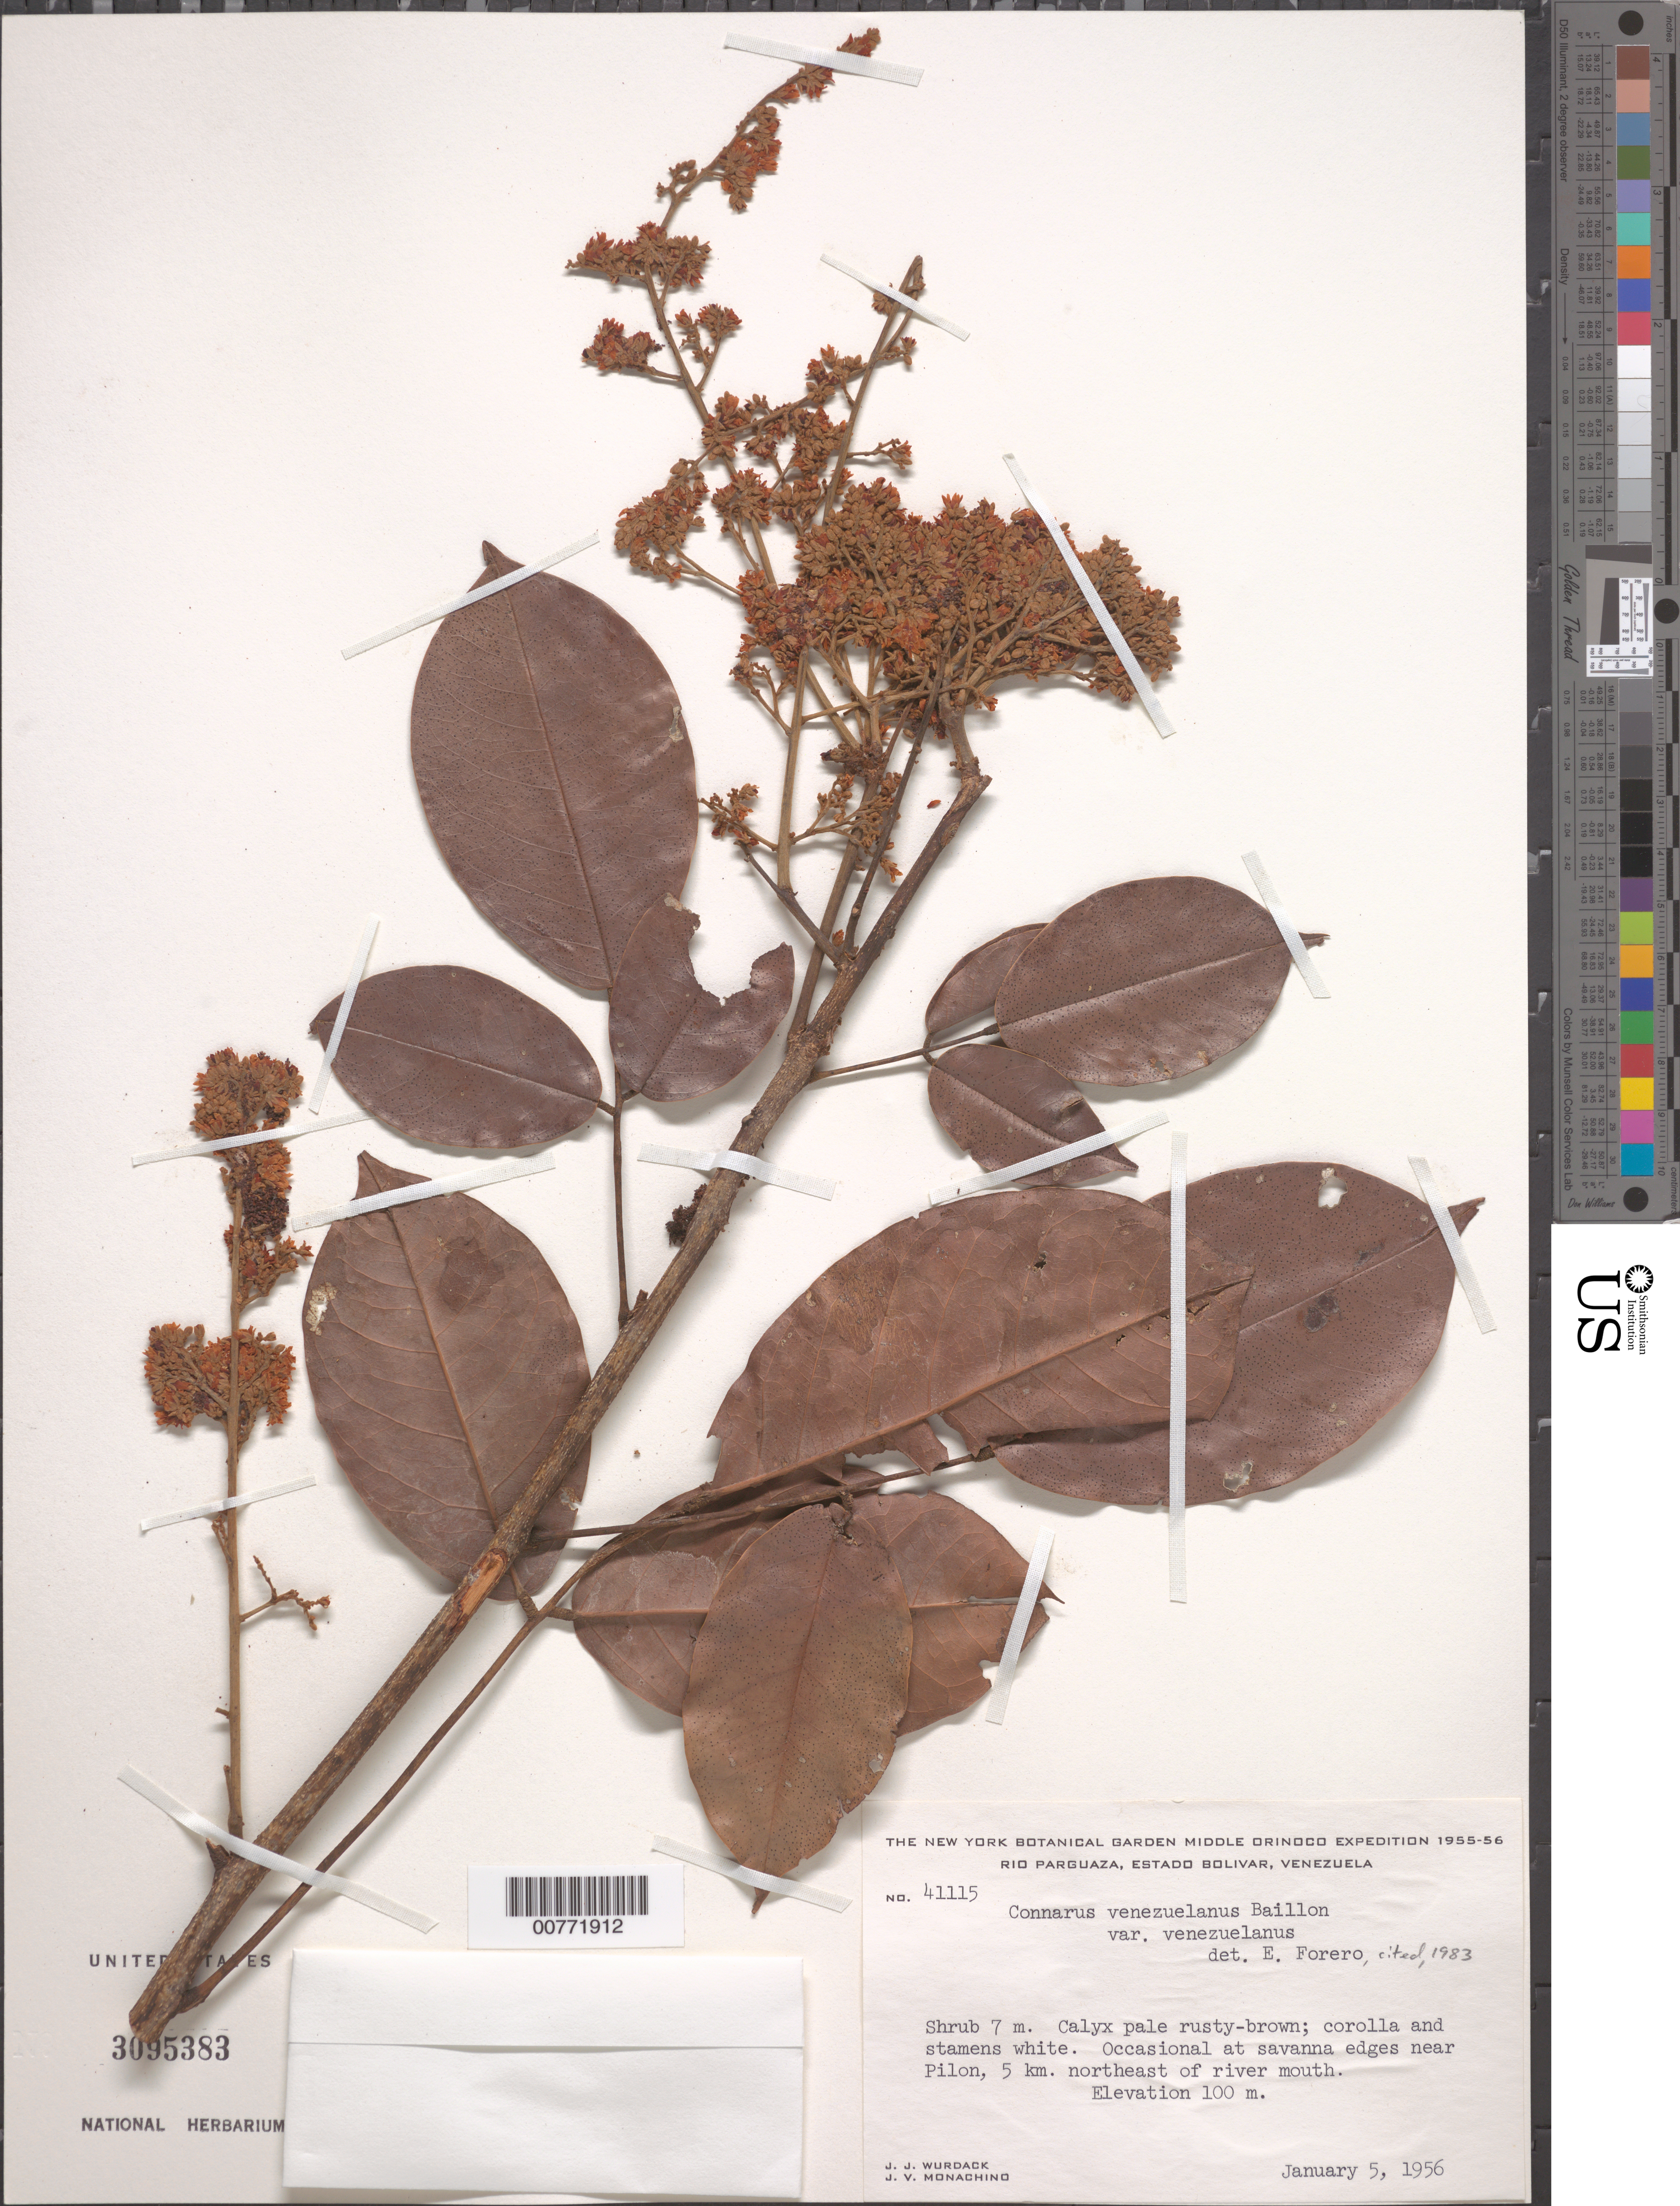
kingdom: Plantae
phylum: Tracheophyta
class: Magnoliopsida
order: Oxalidales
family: Connaraceae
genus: Connarus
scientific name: Connarus venezuelanus var. venezuelanus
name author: Baill.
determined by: Forero, E.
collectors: J. J. Wurdack & J. V. Monachino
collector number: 41115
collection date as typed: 5-Jan-56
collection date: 1956-01-05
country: Venezuela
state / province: Bolívar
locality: Pilon, near; 5 km NE of mouth of Río Parguaza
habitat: Edges of savanna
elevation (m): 100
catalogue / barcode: US 3095383